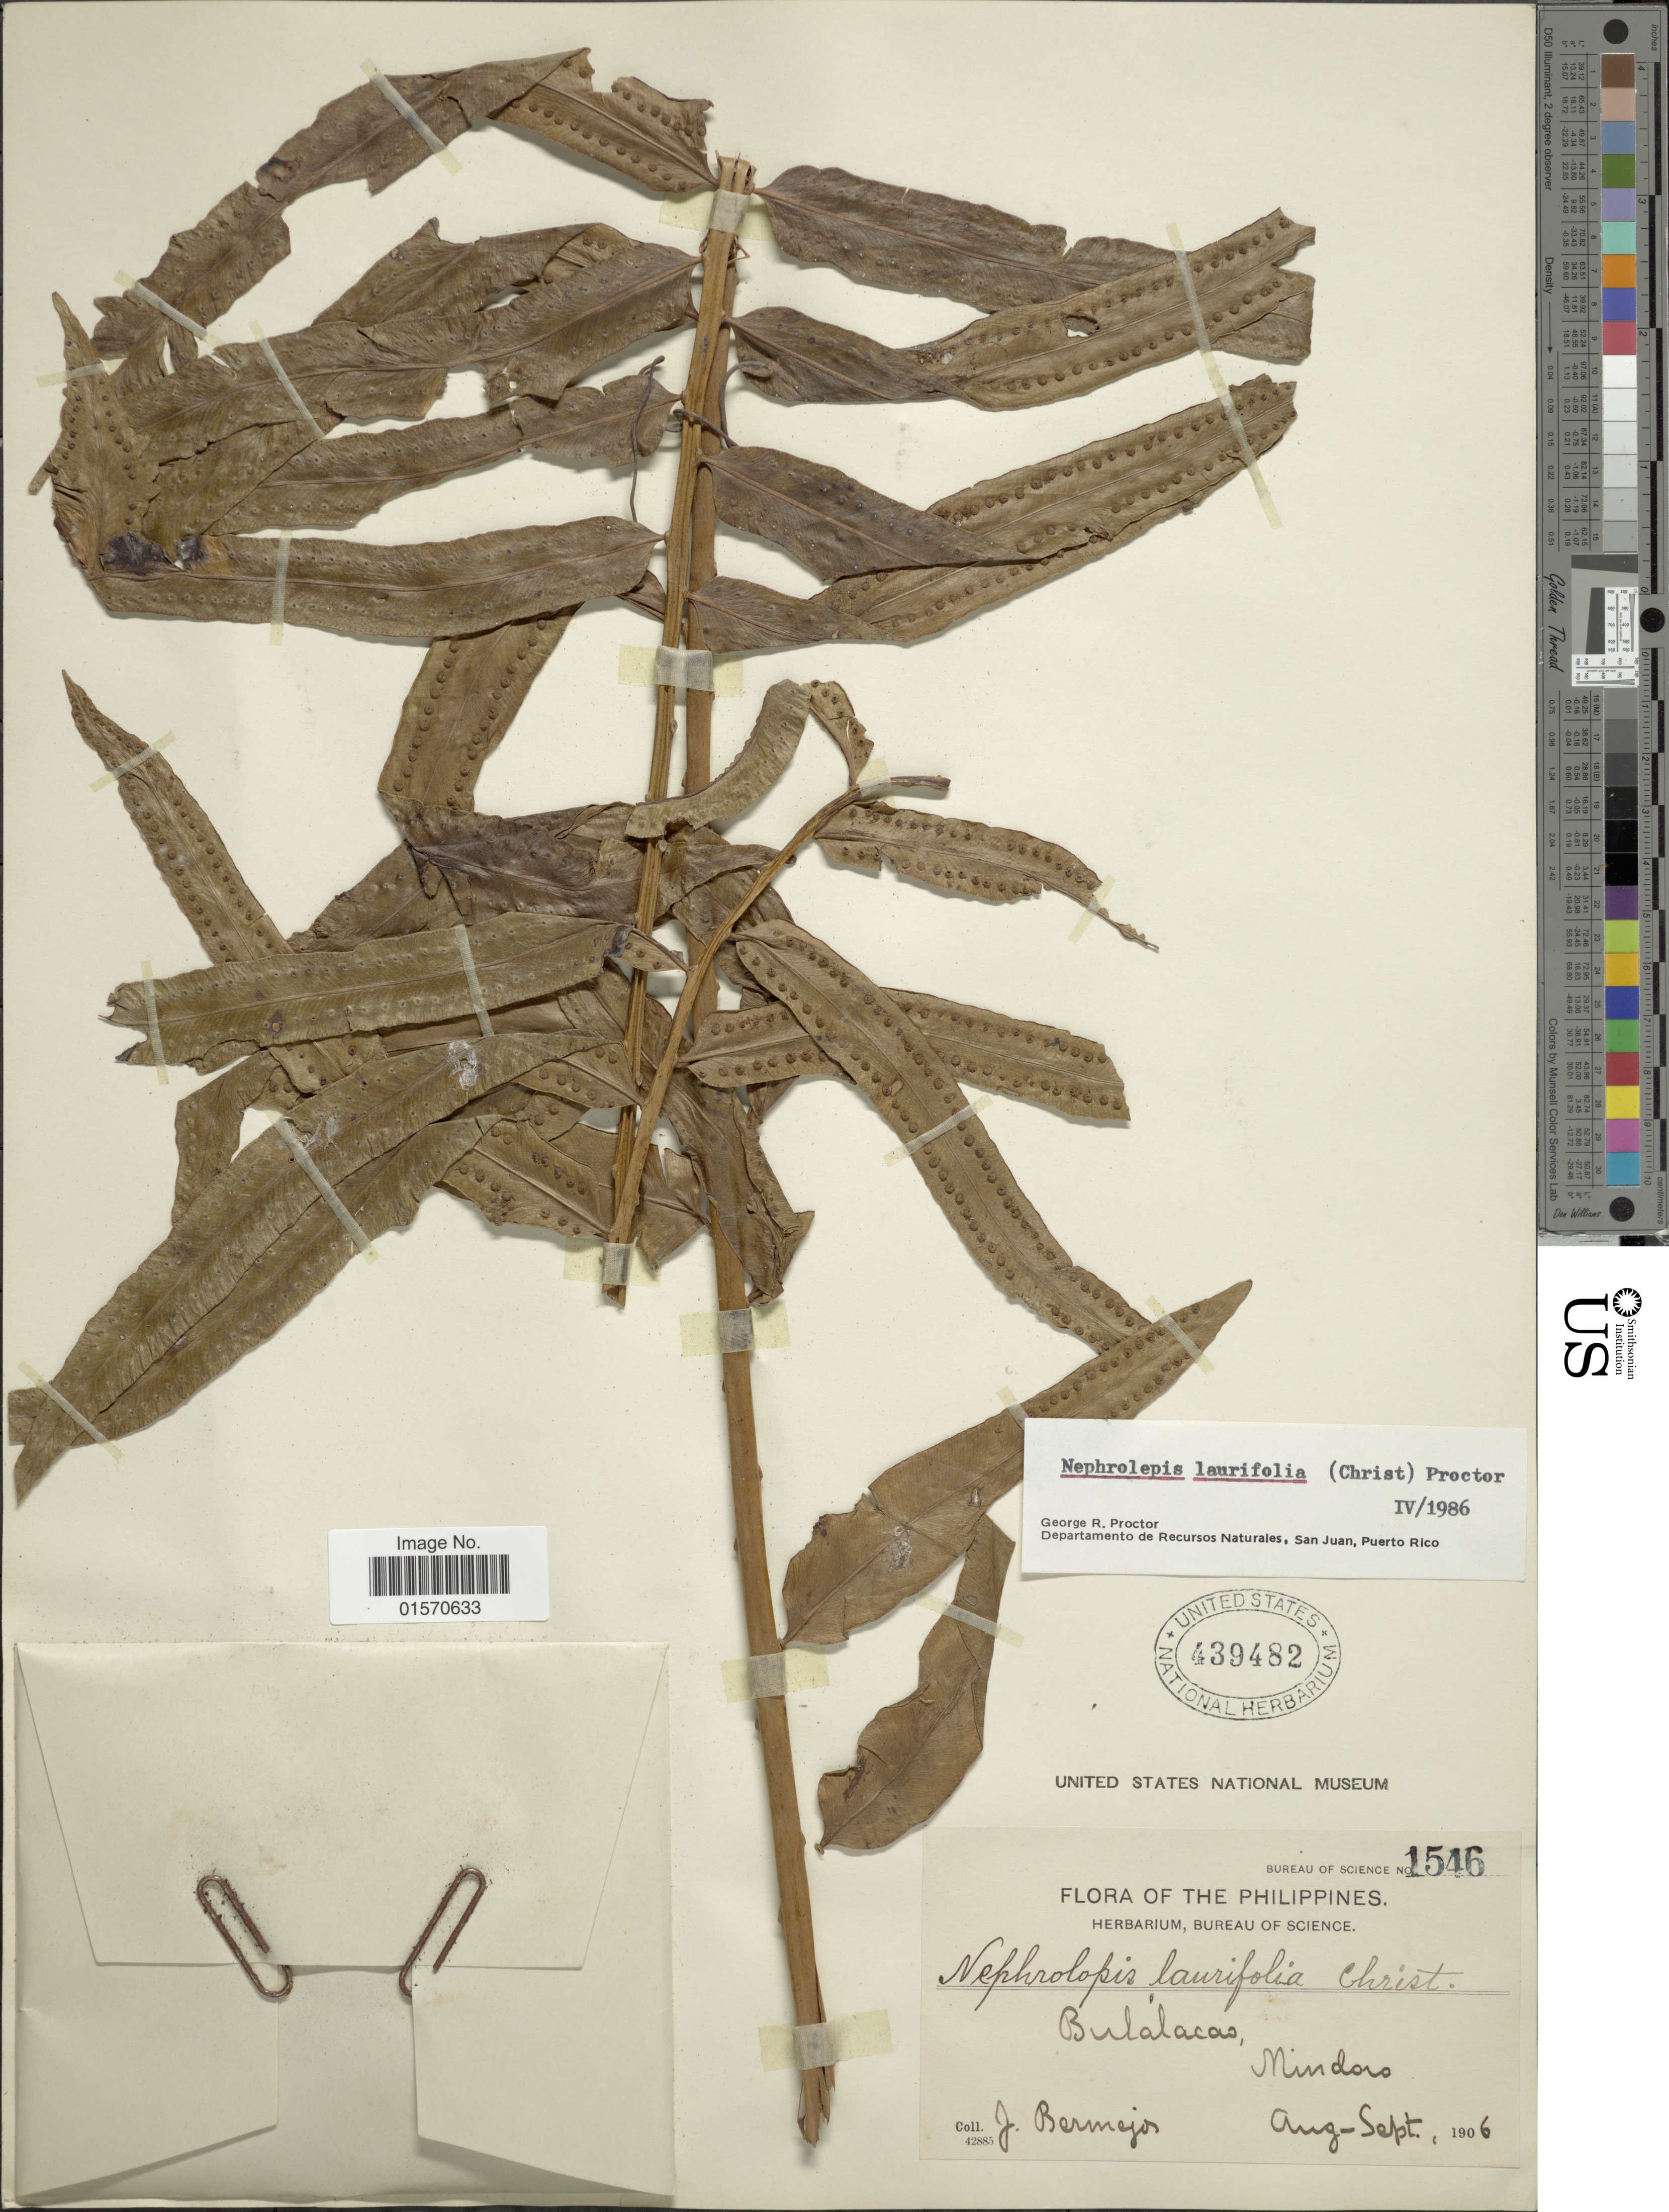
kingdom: Plantae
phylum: Tracheophyta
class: Polypodiopsida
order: Polypodiales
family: Nephrolepidaceae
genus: Nephrolepis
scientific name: Nephrolepis laurifolia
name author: Christ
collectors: J. Bermejos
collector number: Bureau of Science 1546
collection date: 1906-08/1906-09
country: Philippines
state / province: Mimaropa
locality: Bulalacao, Mindoro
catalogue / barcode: US 439482